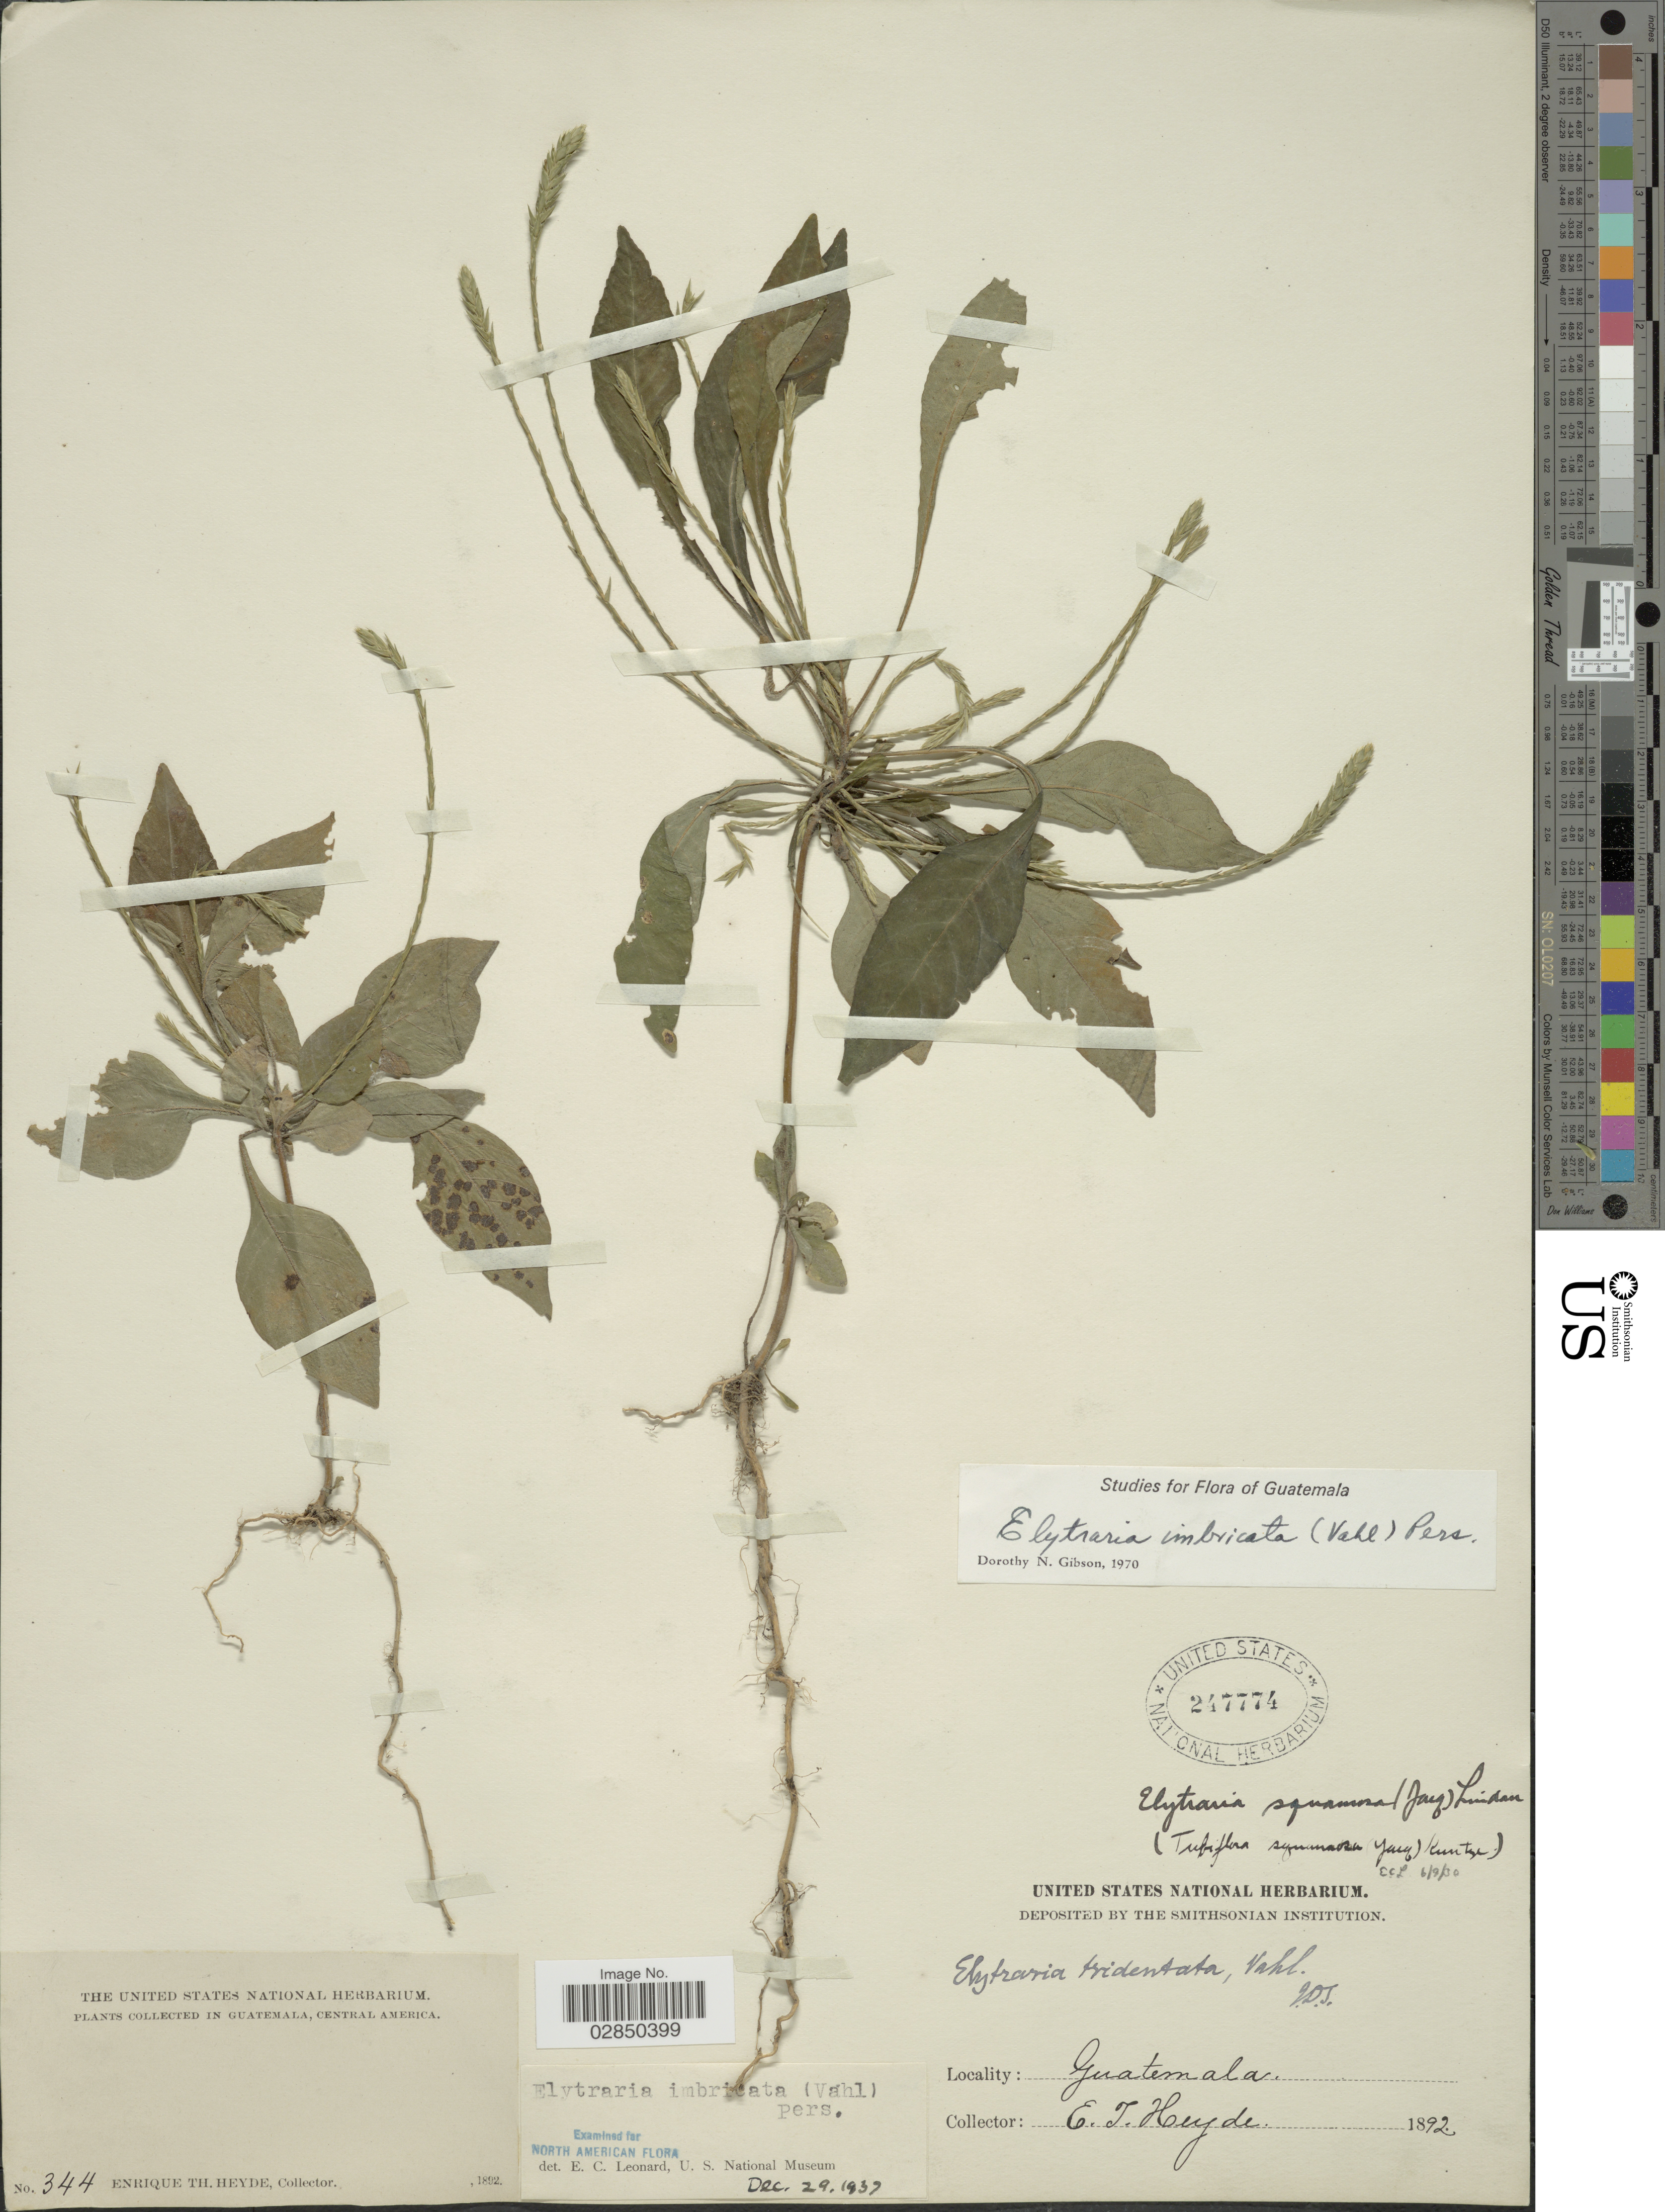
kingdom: Plantae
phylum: Tracheophyta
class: Magnoliopsida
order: Lamiales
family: Acanthaceae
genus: Elytraria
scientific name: Elytraria imbricata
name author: (Vahl) Pers.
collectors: E. T. Heyde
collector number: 344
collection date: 1892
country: Guatemala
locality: Central America.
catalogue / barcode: US 247774